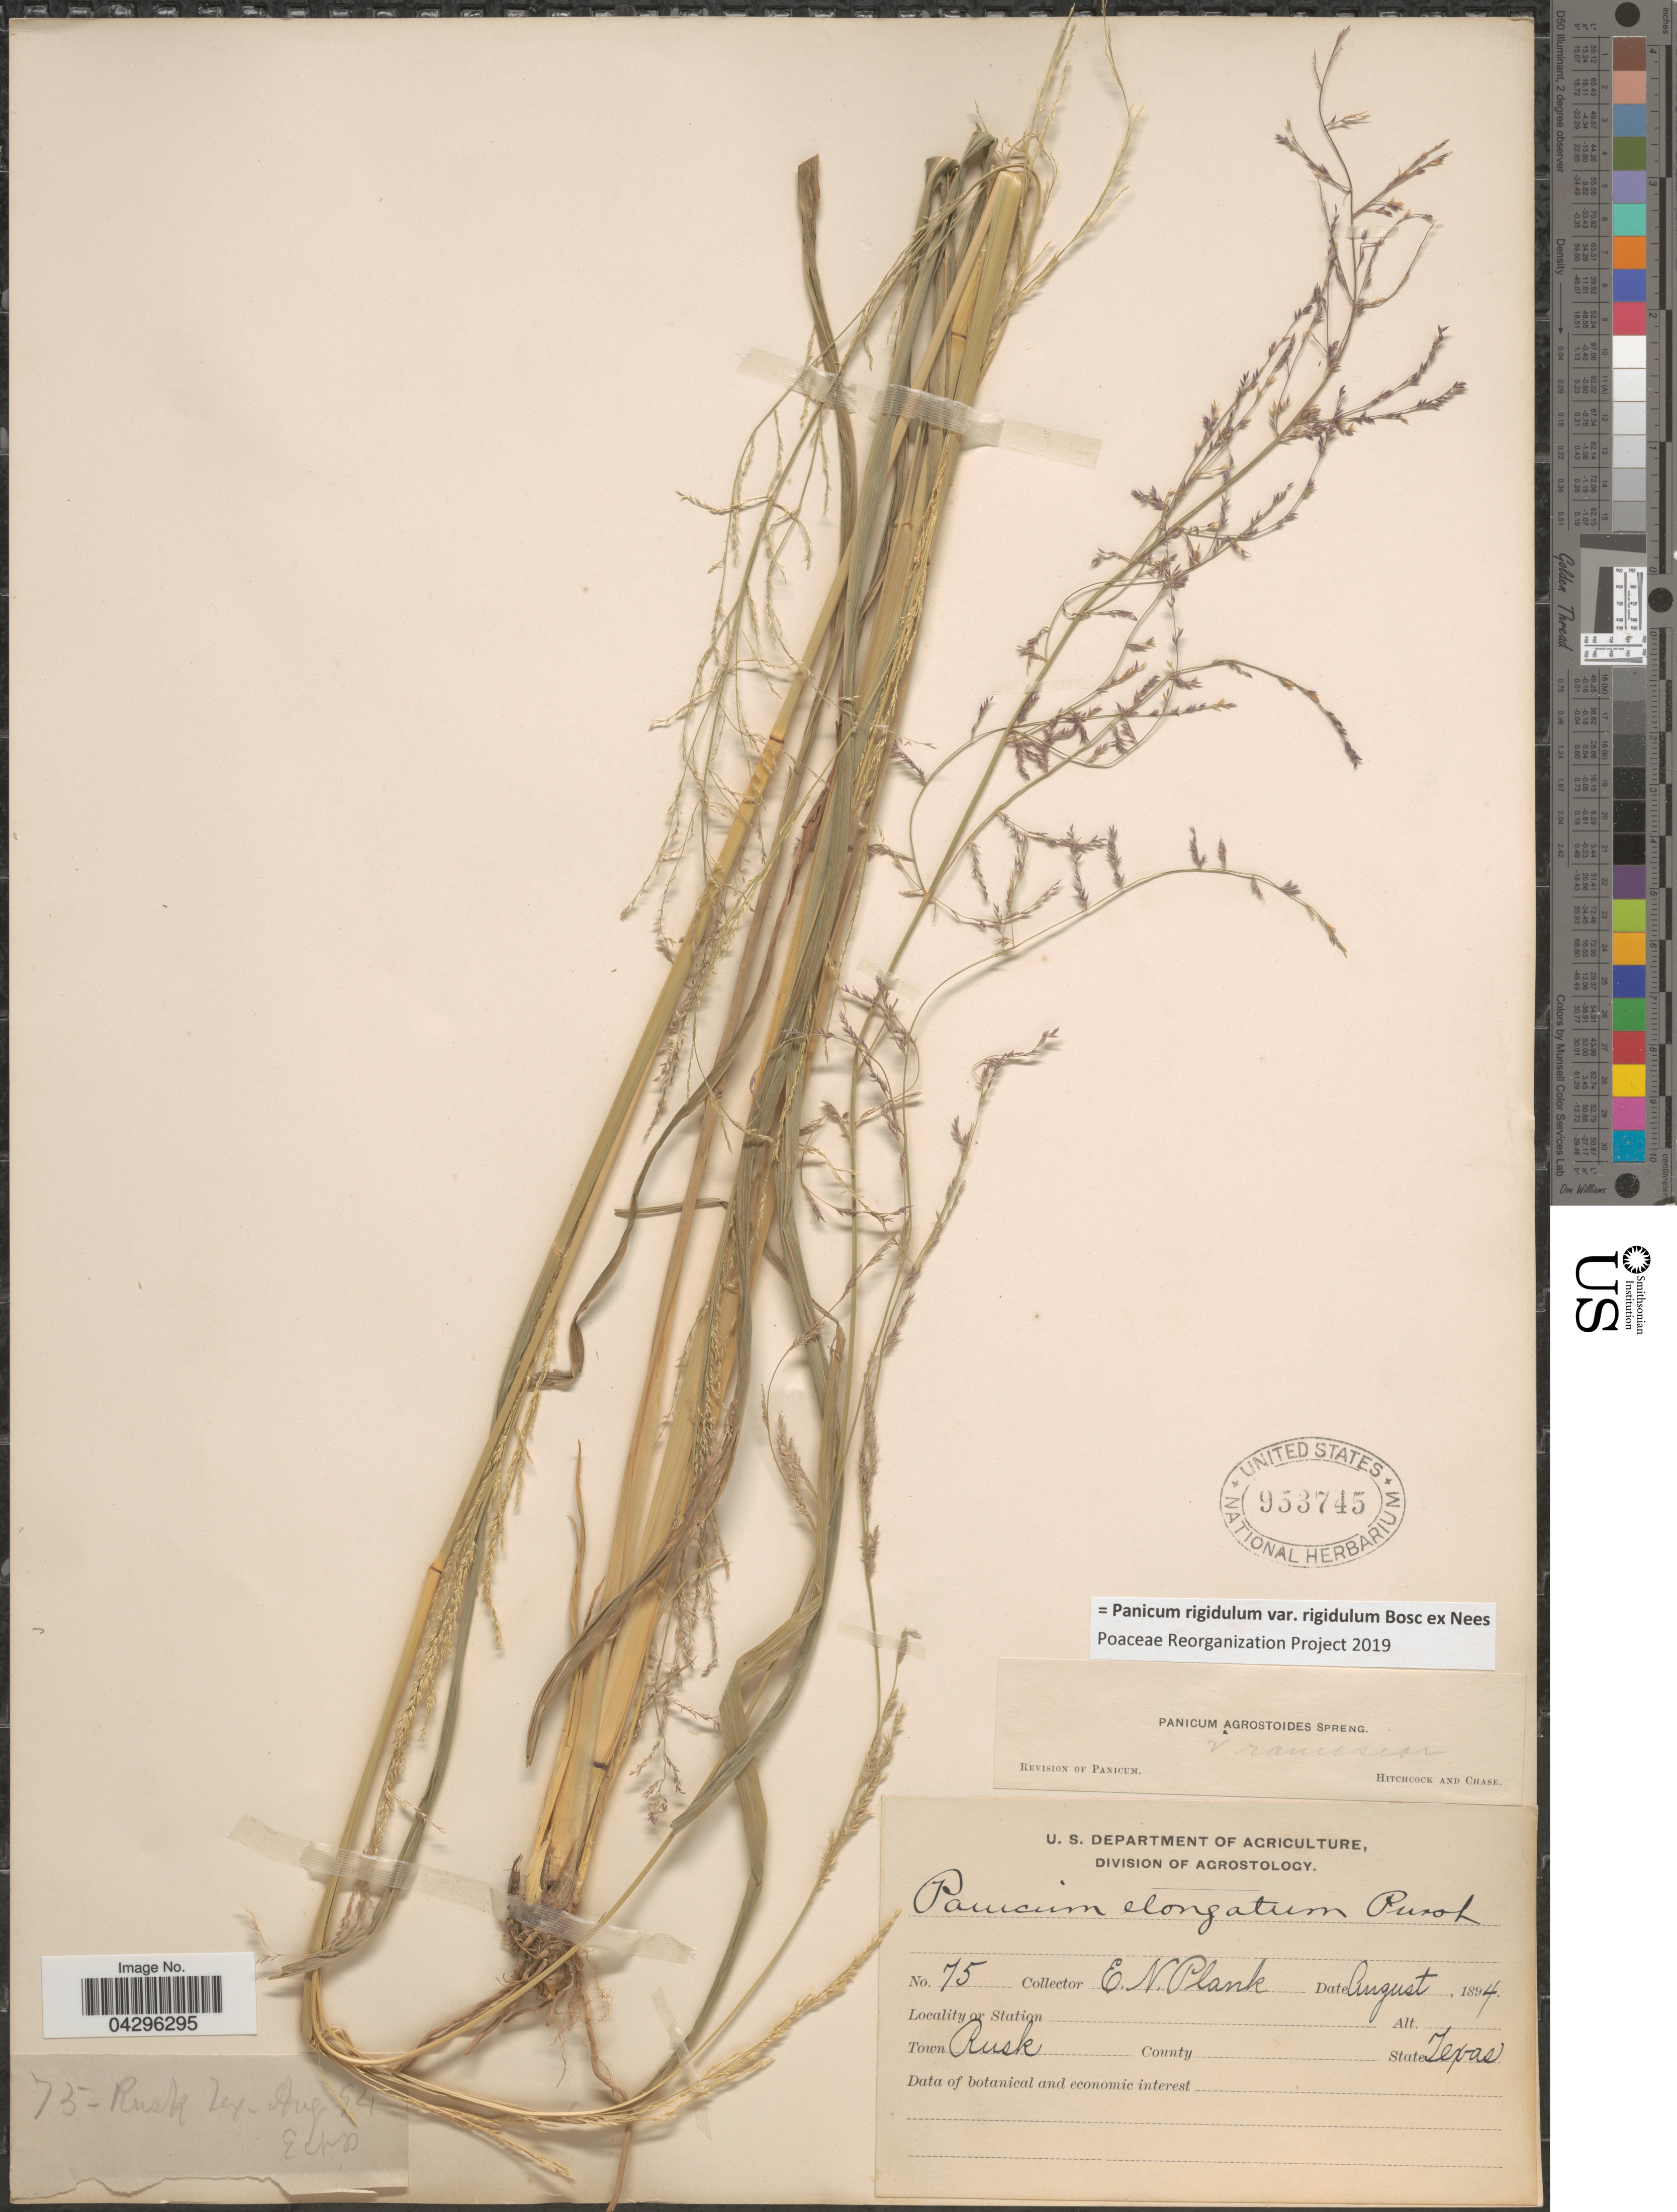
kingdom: Plantae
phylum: Tracheophyta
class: Liliopsida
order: Poales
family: Poaceae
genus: Panicum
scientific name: Panicum rigidulum var. rigidulum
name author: Bosc ex Nees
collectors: E. Plank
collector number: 75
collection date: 1894-08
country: United States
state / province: Texas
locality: Town Rusk.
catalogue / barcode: US 953745